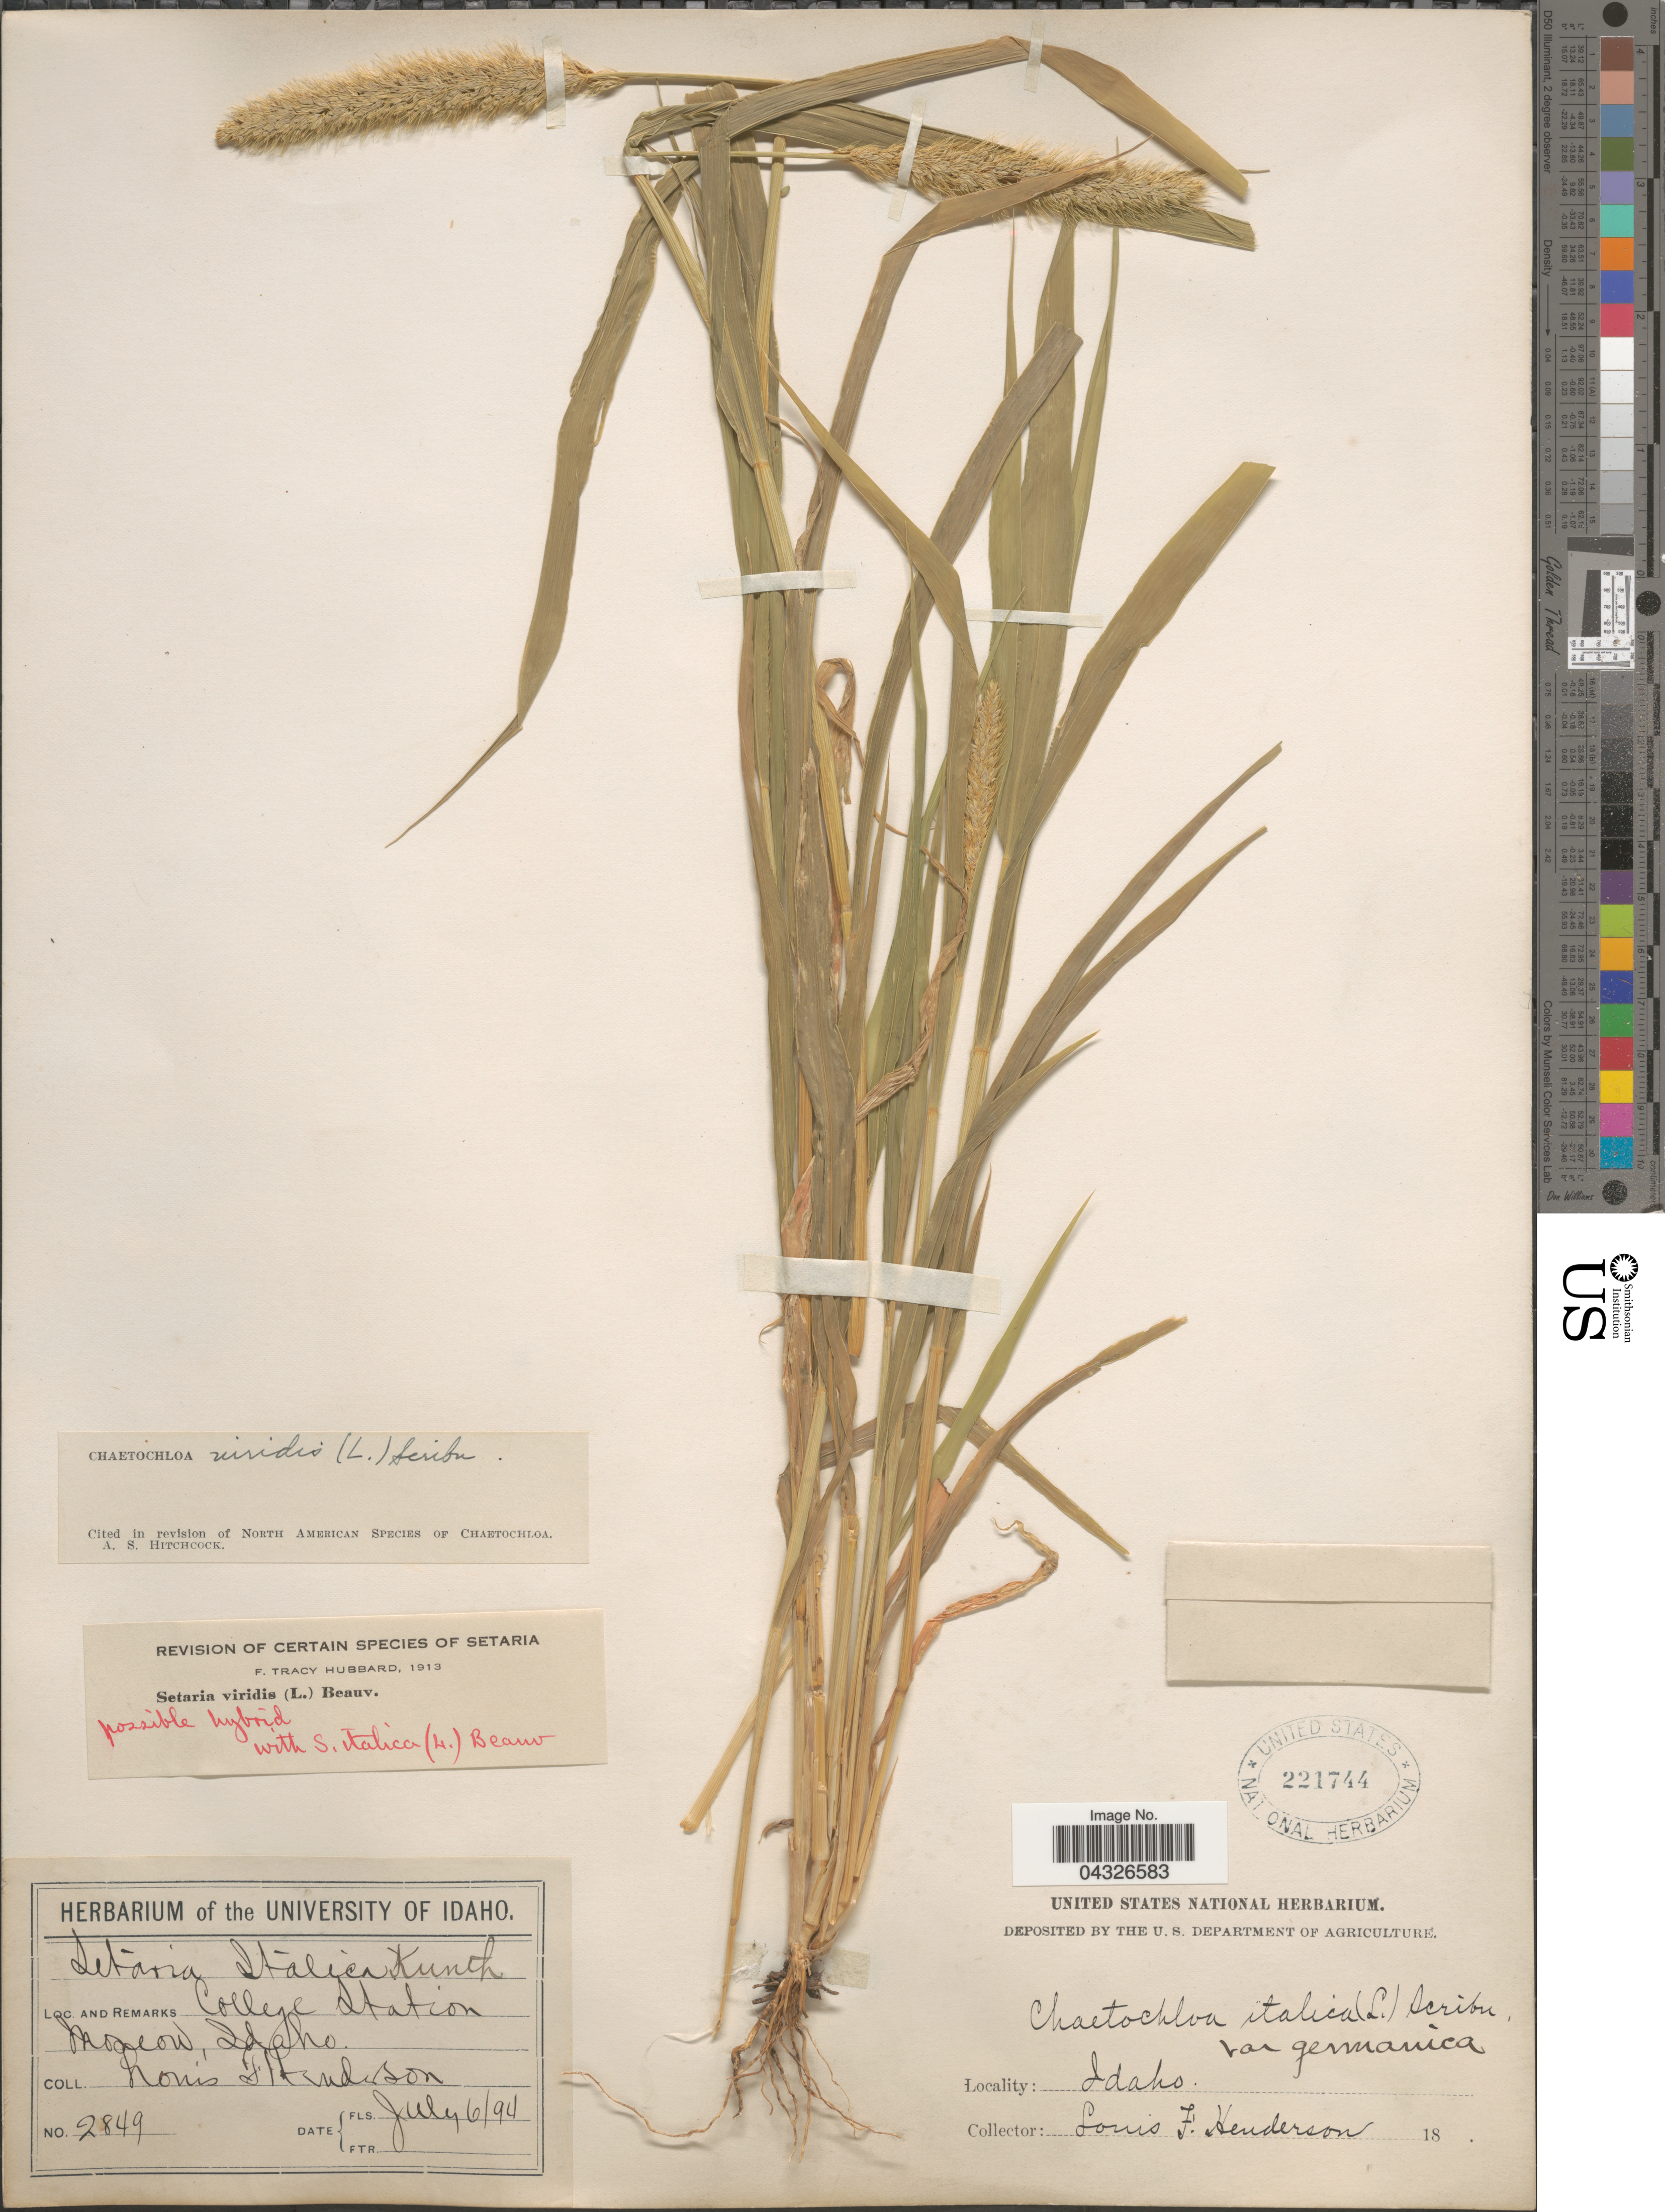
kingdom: Plantae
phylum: Tracheophyta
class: Liliopsida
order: Poales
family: Poaceae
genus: Setaria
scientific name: Setaria viridis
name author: (L.) P. Beauv.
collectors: L. Henderson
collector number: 2849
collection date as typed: Transcribed d/m/y: 6/7/94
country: United States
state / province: Idaho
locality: College Station Moscow.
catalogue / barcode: US 221744